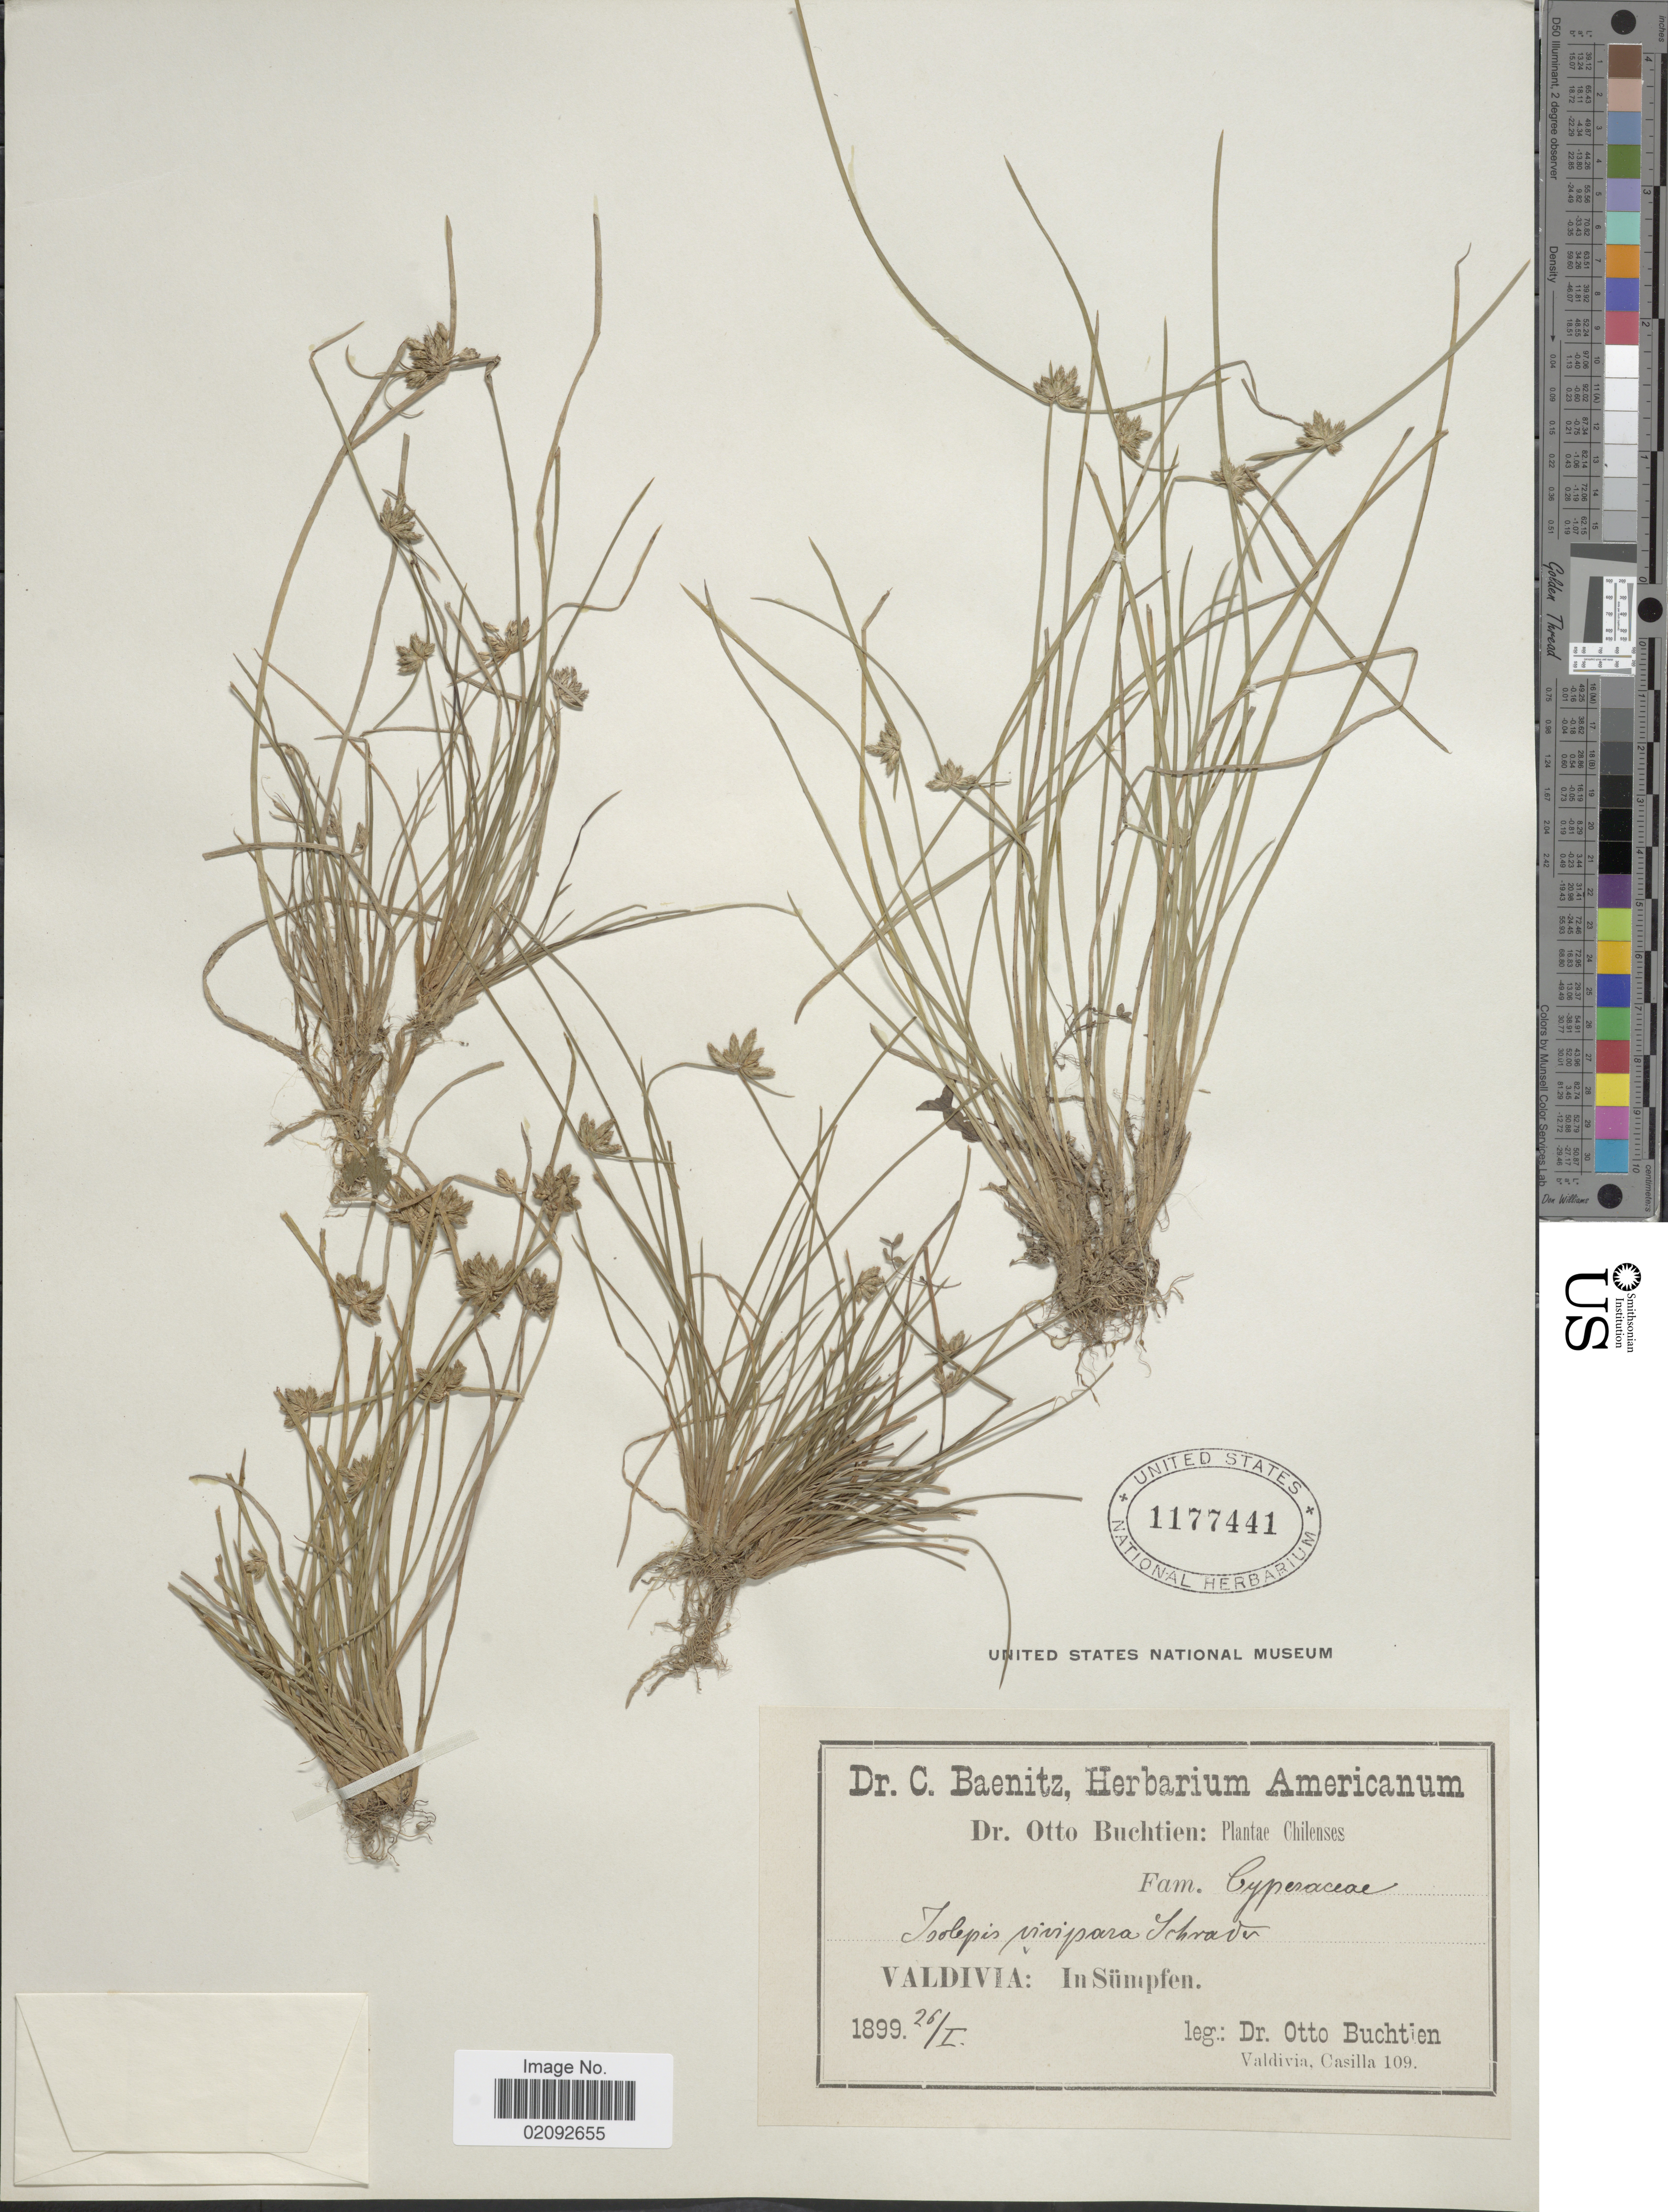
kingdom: Plantae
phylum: Tracheophyta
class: Liliopsida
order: Poales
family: Cyperaceae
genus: Isolepis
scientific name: Isolepis varians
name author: Steud.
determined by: Strong, Mark T., (BOT), Smithsonian Institution - National Museum of Natural History (UNITED STATES)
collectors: O. Buchtien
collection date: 1899-01-26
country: Chile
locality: Chilenses, Valdivia: inSumpfen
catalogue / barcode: US 1177441